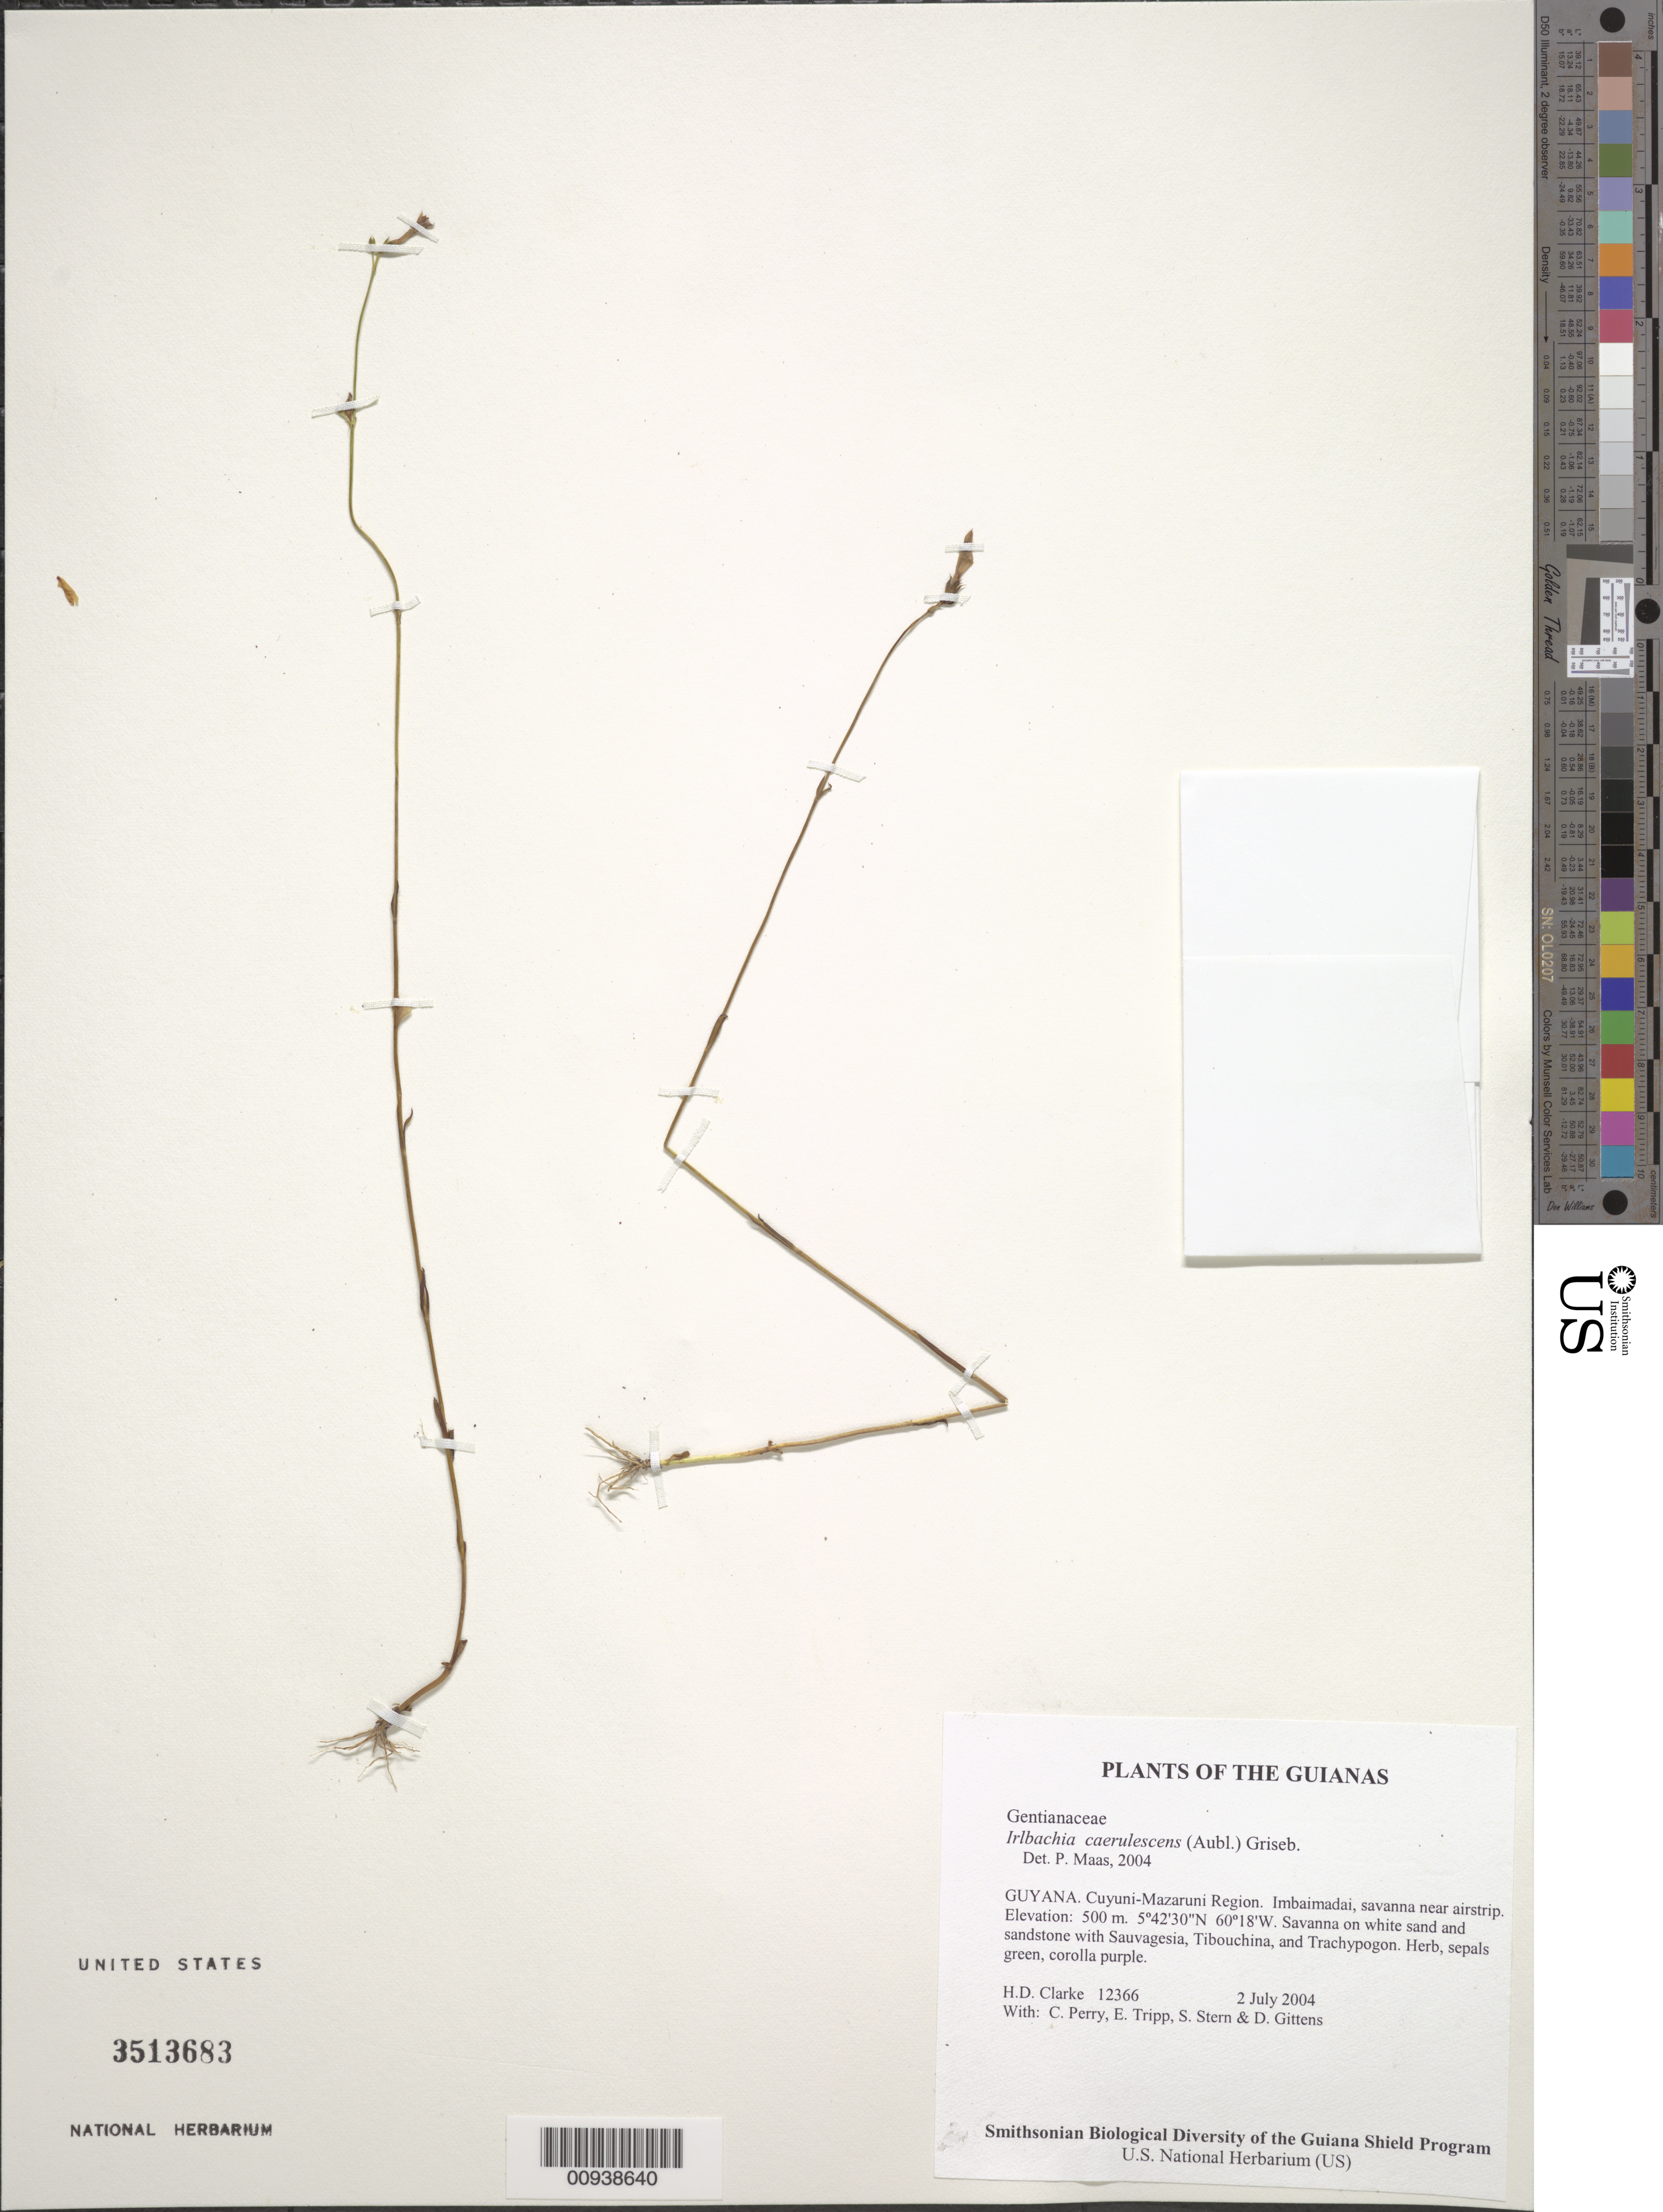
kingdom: Plantae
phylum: Tracheophyta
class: Magnoliopsida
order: Gentianales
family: Gentianaceae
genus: Irlbachia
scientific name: Irlbachia caerulescens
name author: (Aubl.) Griseb.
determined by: Maas, Paul J. M.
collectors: H. D. Clarke, C. Perry, E. Tripp, S. R. Stern & D. Gittens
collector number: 12366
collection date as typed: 2 July 2004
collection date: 2004-07-02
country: Guyana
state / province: Cuyuni-Mazaruni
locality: Imbaimadai, savanna near airstrip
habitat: Savanna on white sand and sandstone with Sauvagesia, Tibouchina, and Trachypogon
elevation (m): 500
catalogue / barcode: US 3513683